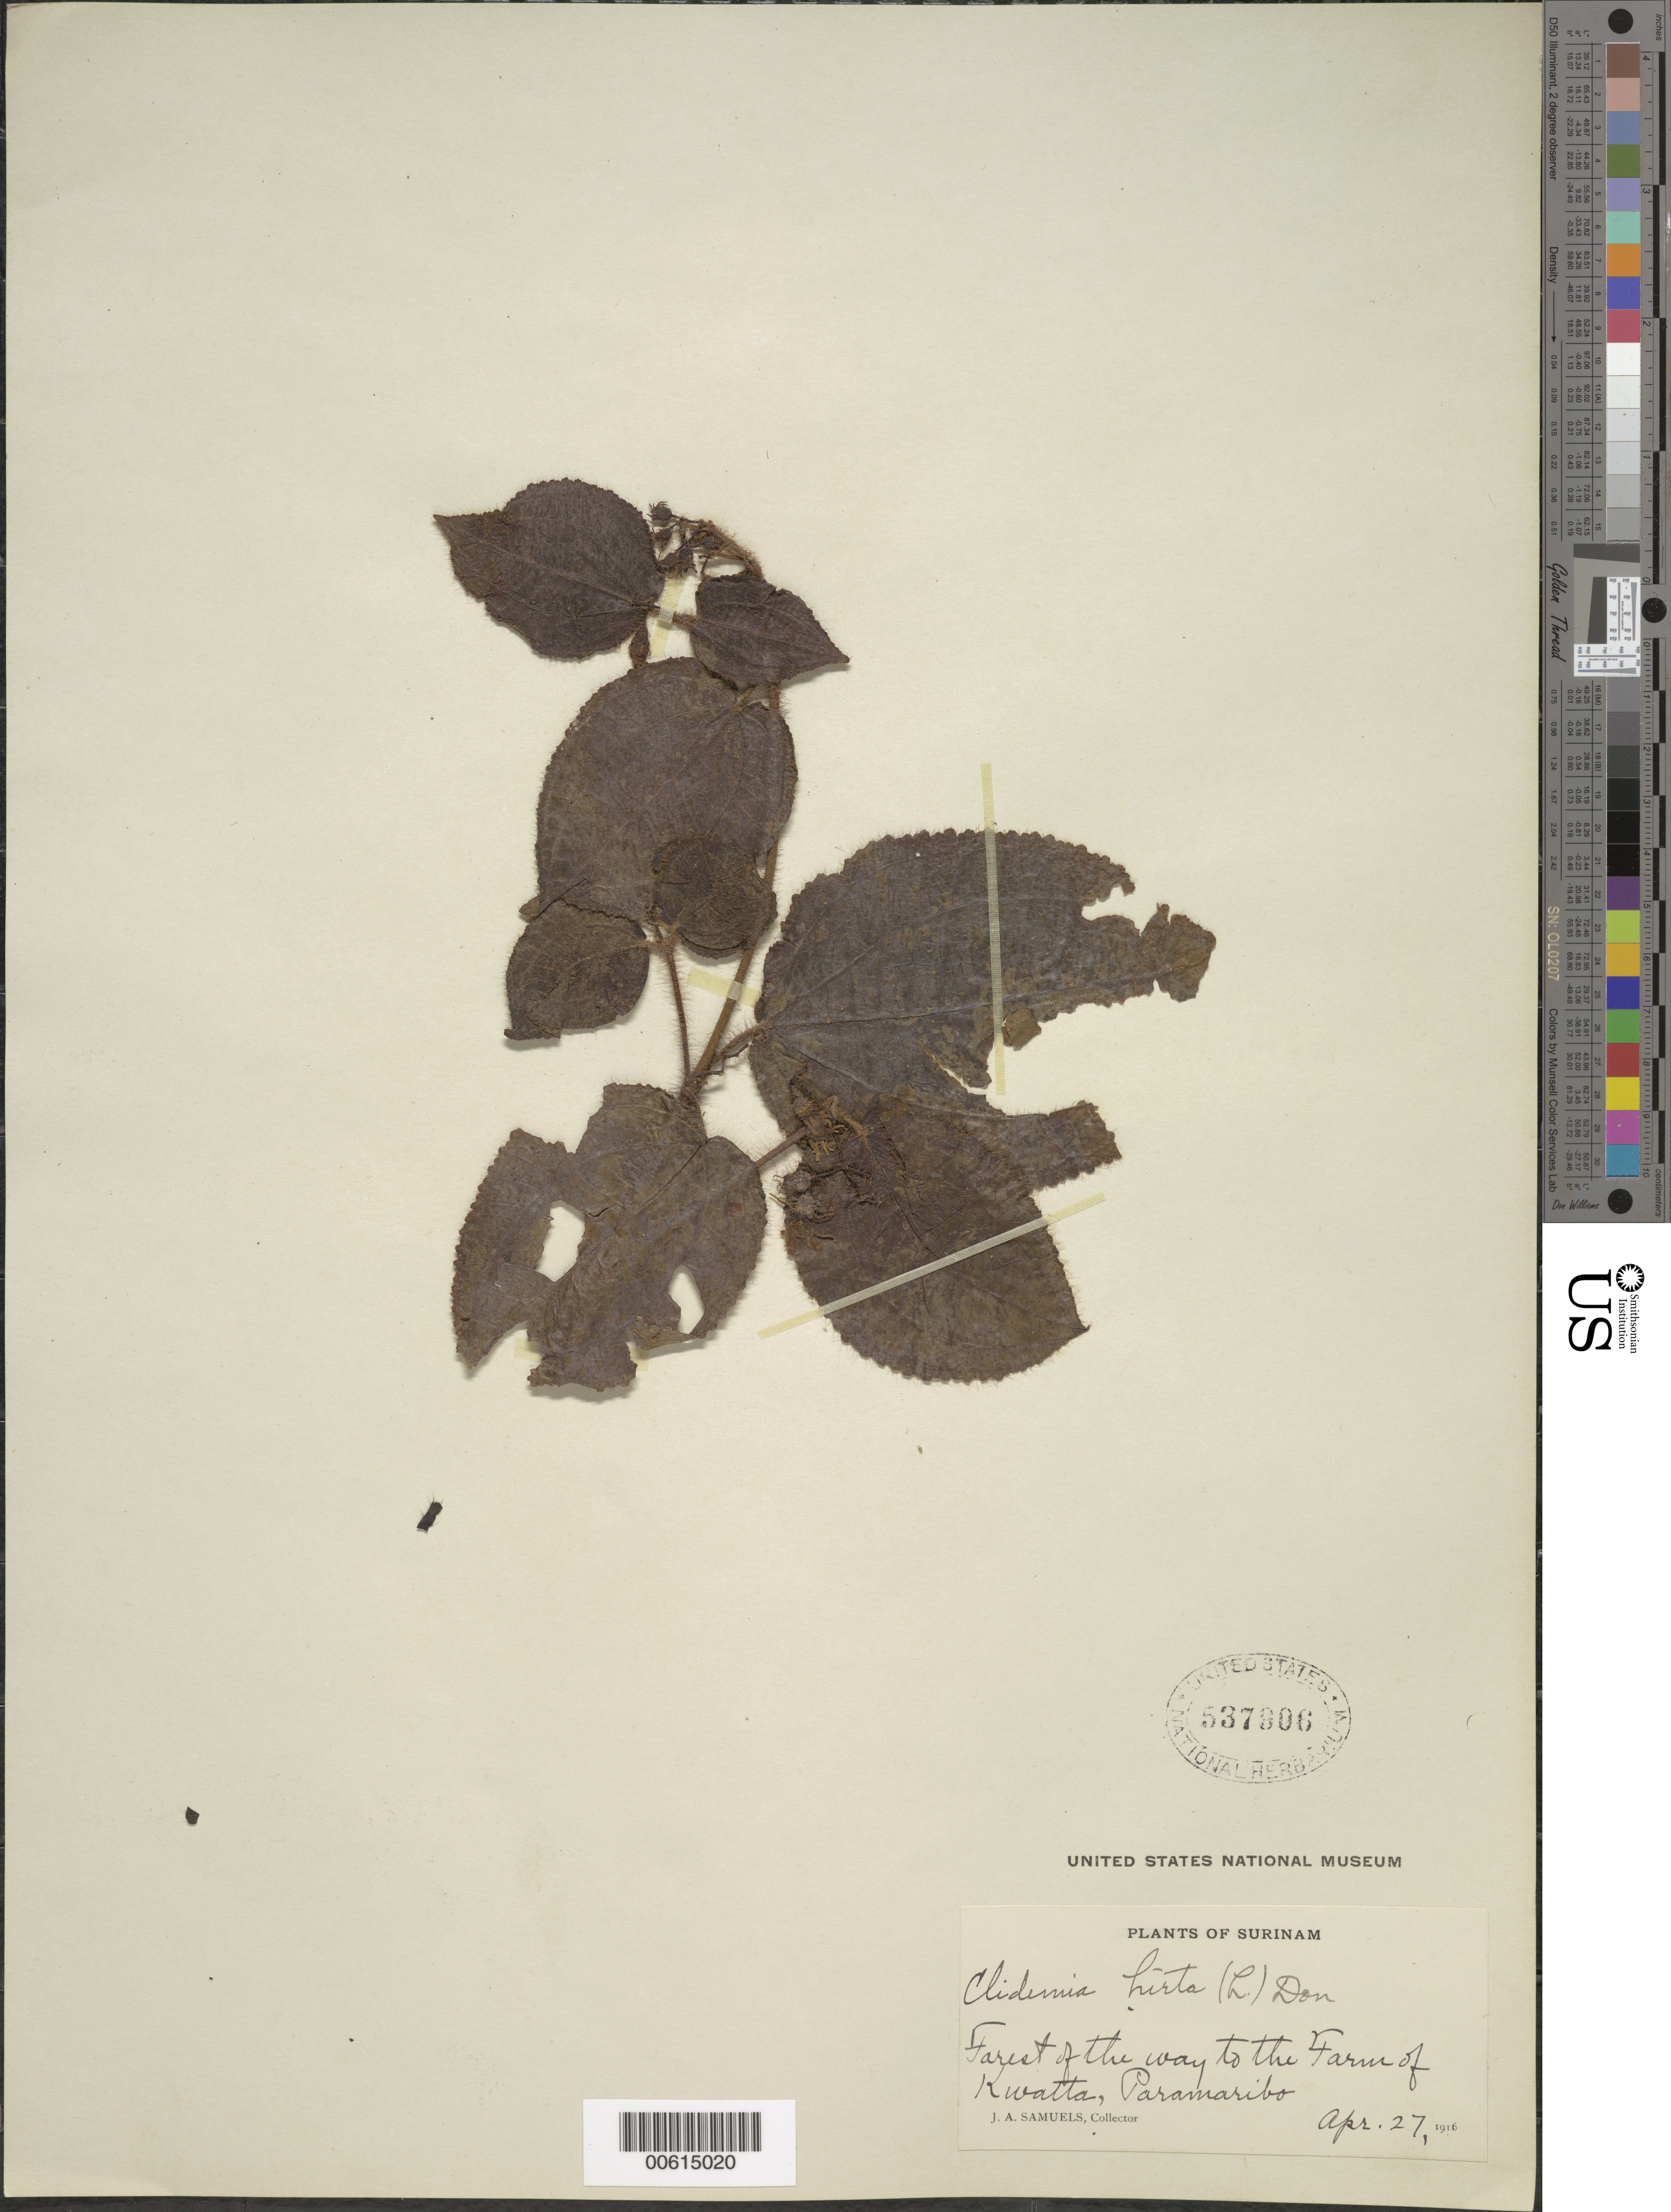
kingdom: Plantae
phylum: Tracheophyta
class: Magnoliopsida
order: Myrtales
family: Melastomataceae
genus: Clidemia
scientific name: Clidemia hirta var. elegans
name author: (Aubl.) Griseb.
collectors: J. A. Samuels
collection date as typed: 27-Apr-16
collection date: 1916-04-27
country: Suriname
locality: Paramaribo; on the way to the Farm of Kwatta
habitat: Forest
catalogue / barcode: US 537906